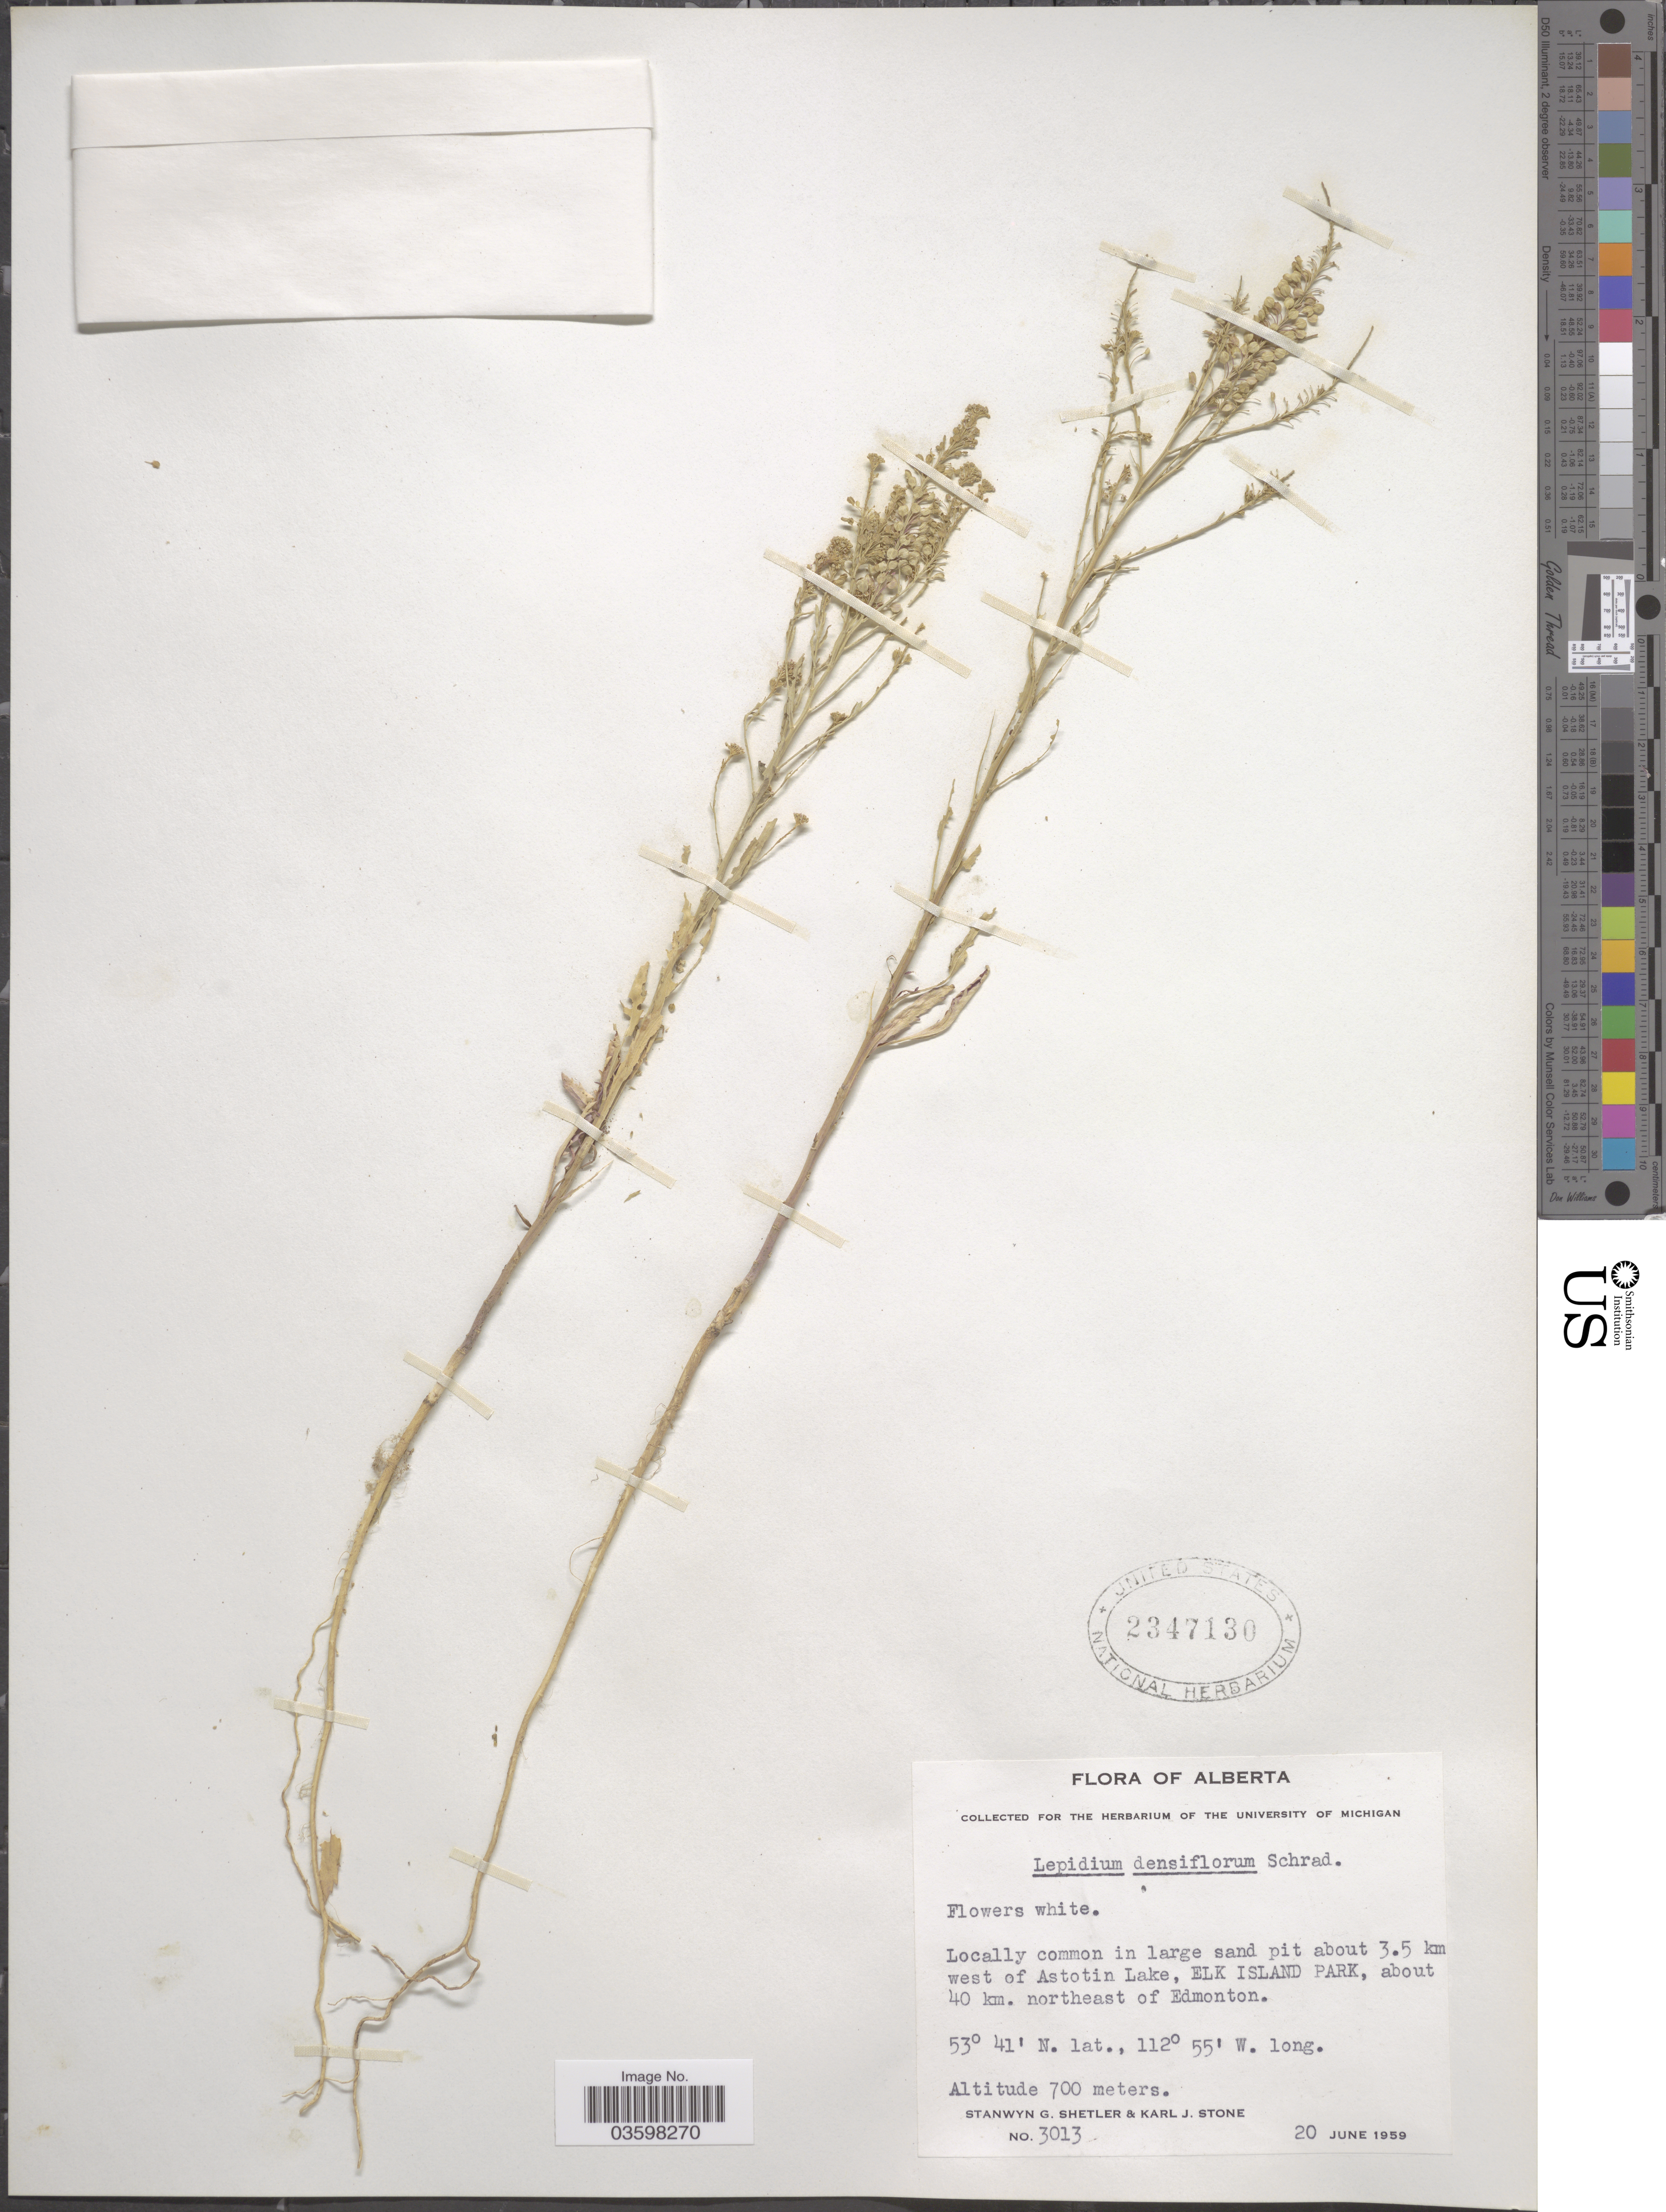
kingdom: Plantae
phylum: Tracheophyta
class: Magnoliopsida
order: Brassicales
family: Brassicaceae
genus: Lepidium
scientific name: Lepidium densiflorum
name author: Schrad.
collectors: S. Shetler & K. J. Stone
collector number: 3013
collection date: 1959-06-20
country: Canada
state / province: Alberta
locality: In large sand pit about 3.5 km west of Astotin Lake, Elk Island Park, about 40 km. northeast of Edmonton.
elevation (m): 700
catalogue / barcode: US 2347130